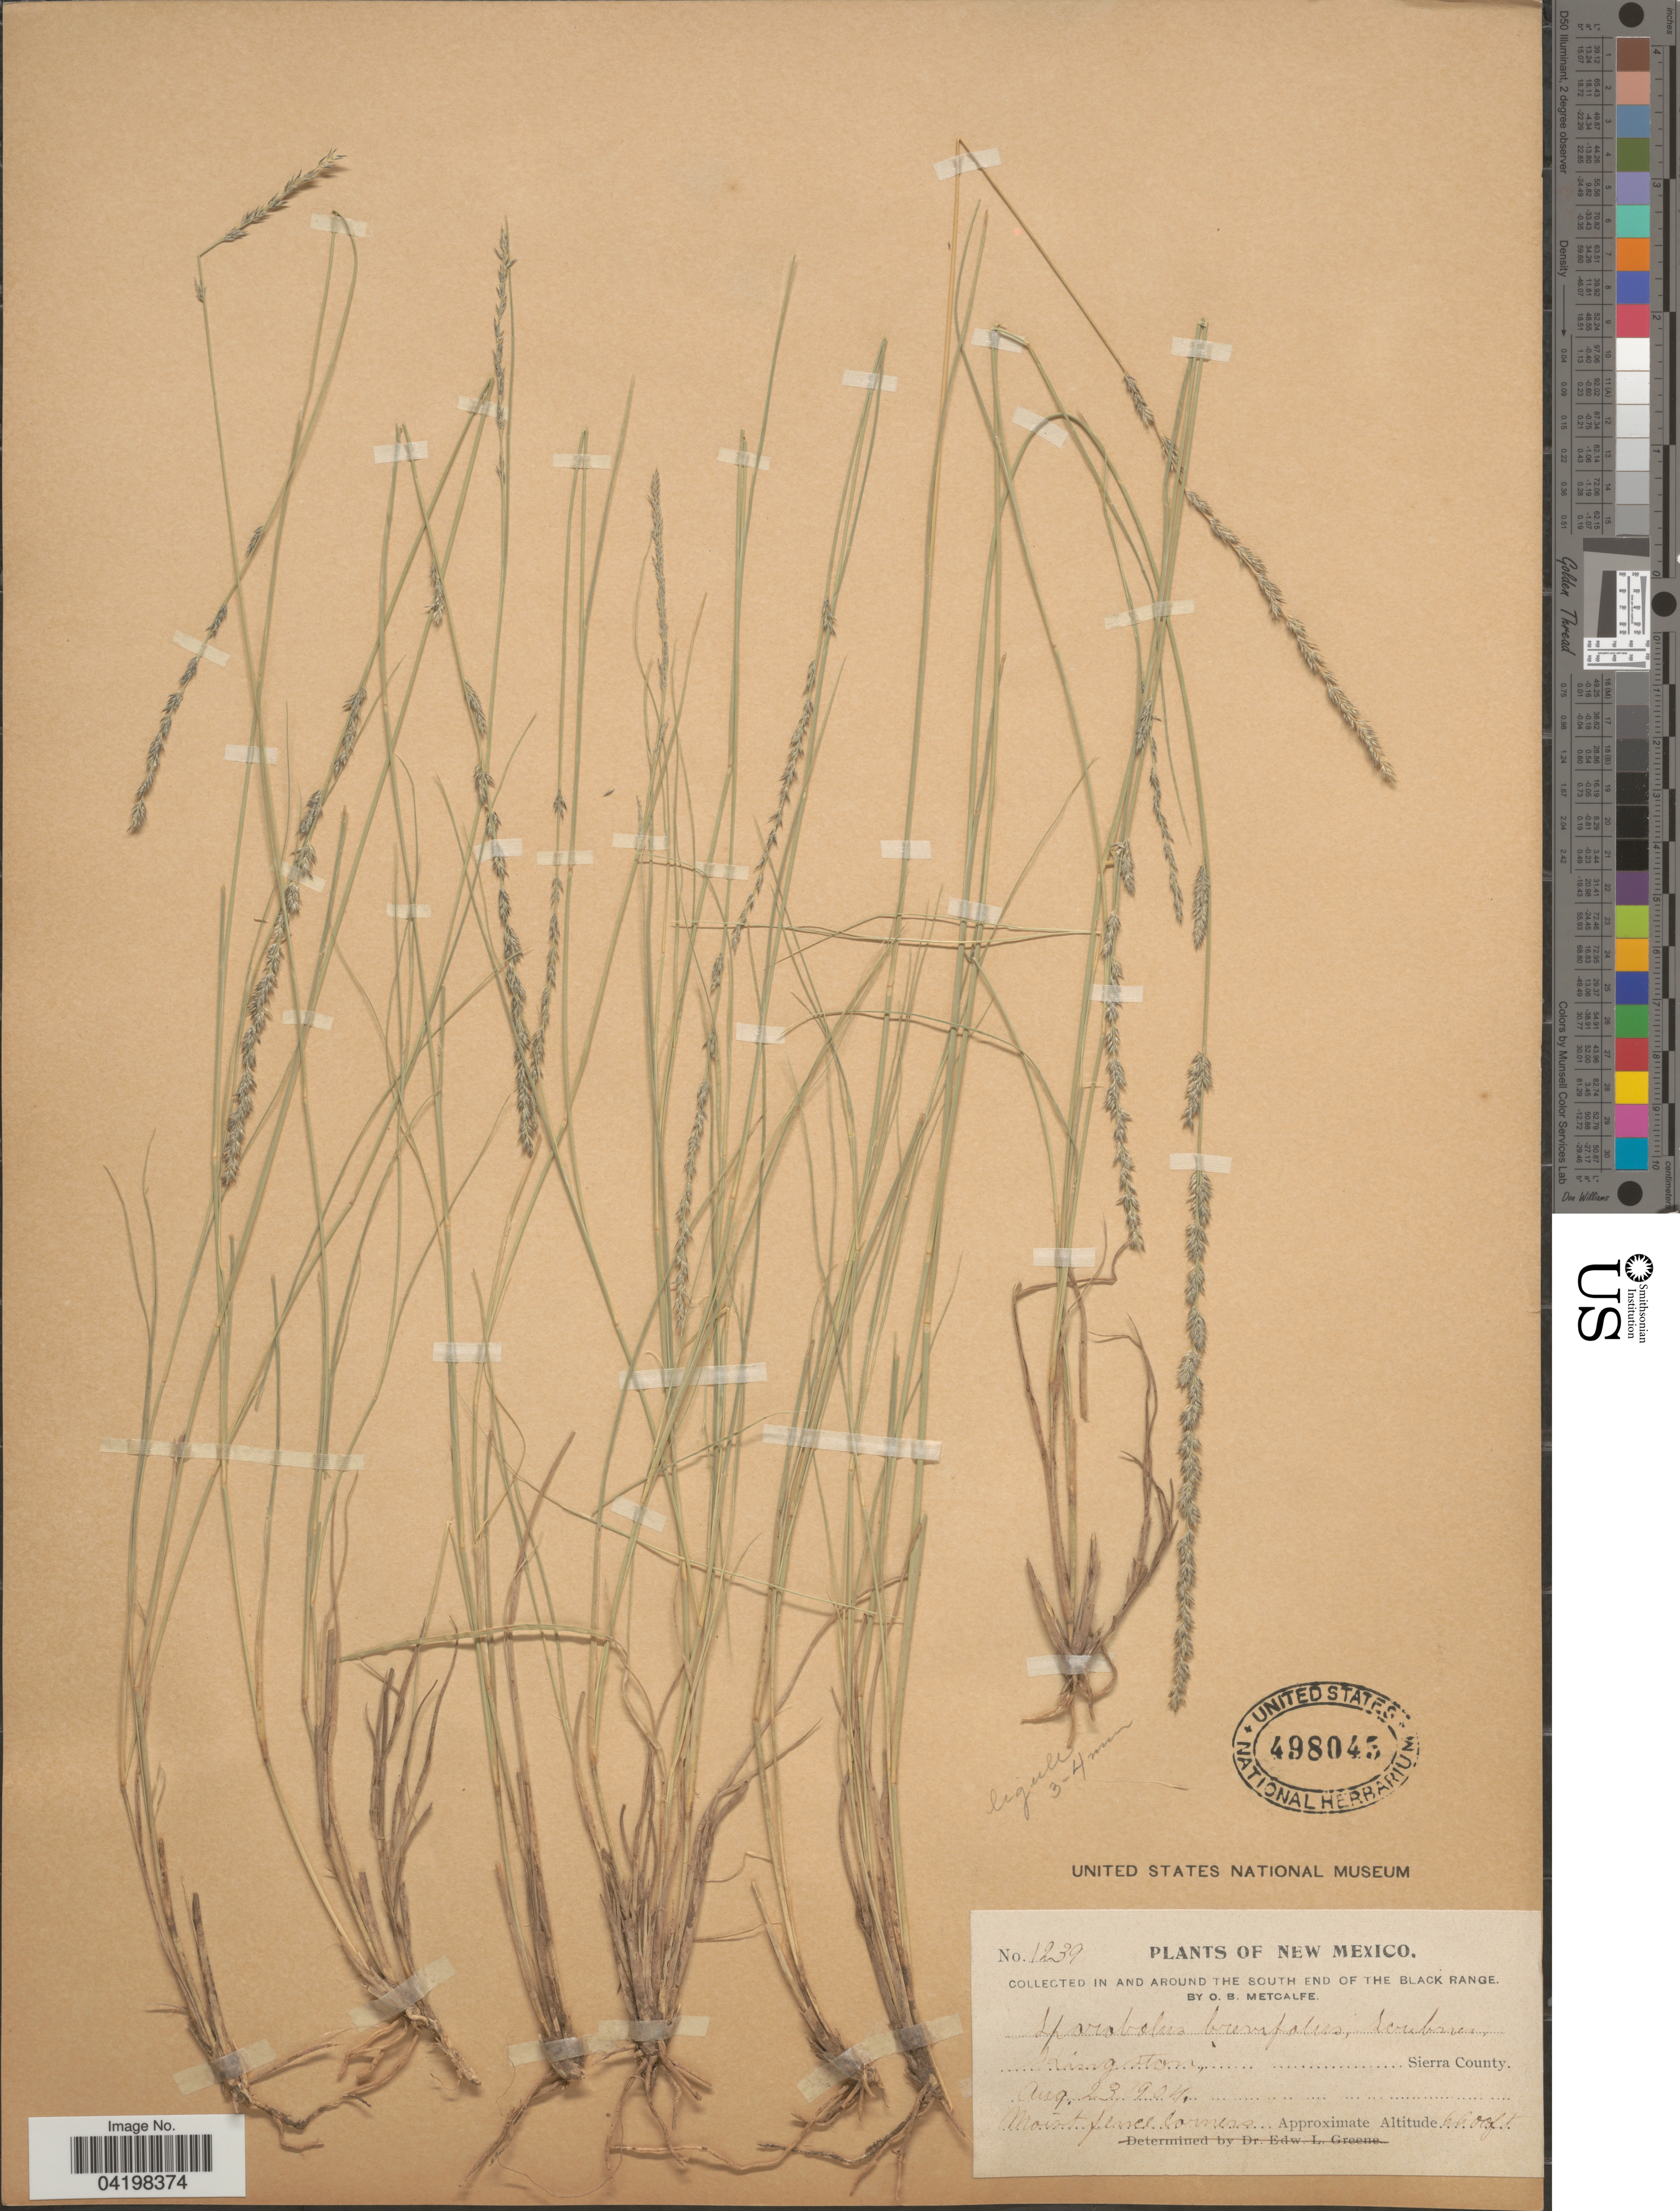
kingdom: Plantae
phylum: Tracheophyta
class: Liliopsida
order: Poales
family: Poaceae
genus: Muhlenbergia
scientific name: Muhlenbergia wrightii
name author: Vasey ex J.M. Coult.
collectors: O. B. Metcalfe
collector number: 1239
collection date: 1904-08-23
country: United States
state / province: New Mexico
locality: In and around the south end of the Black Range. Kingston, Sierra County.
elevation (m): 2012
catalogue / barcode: US 498045